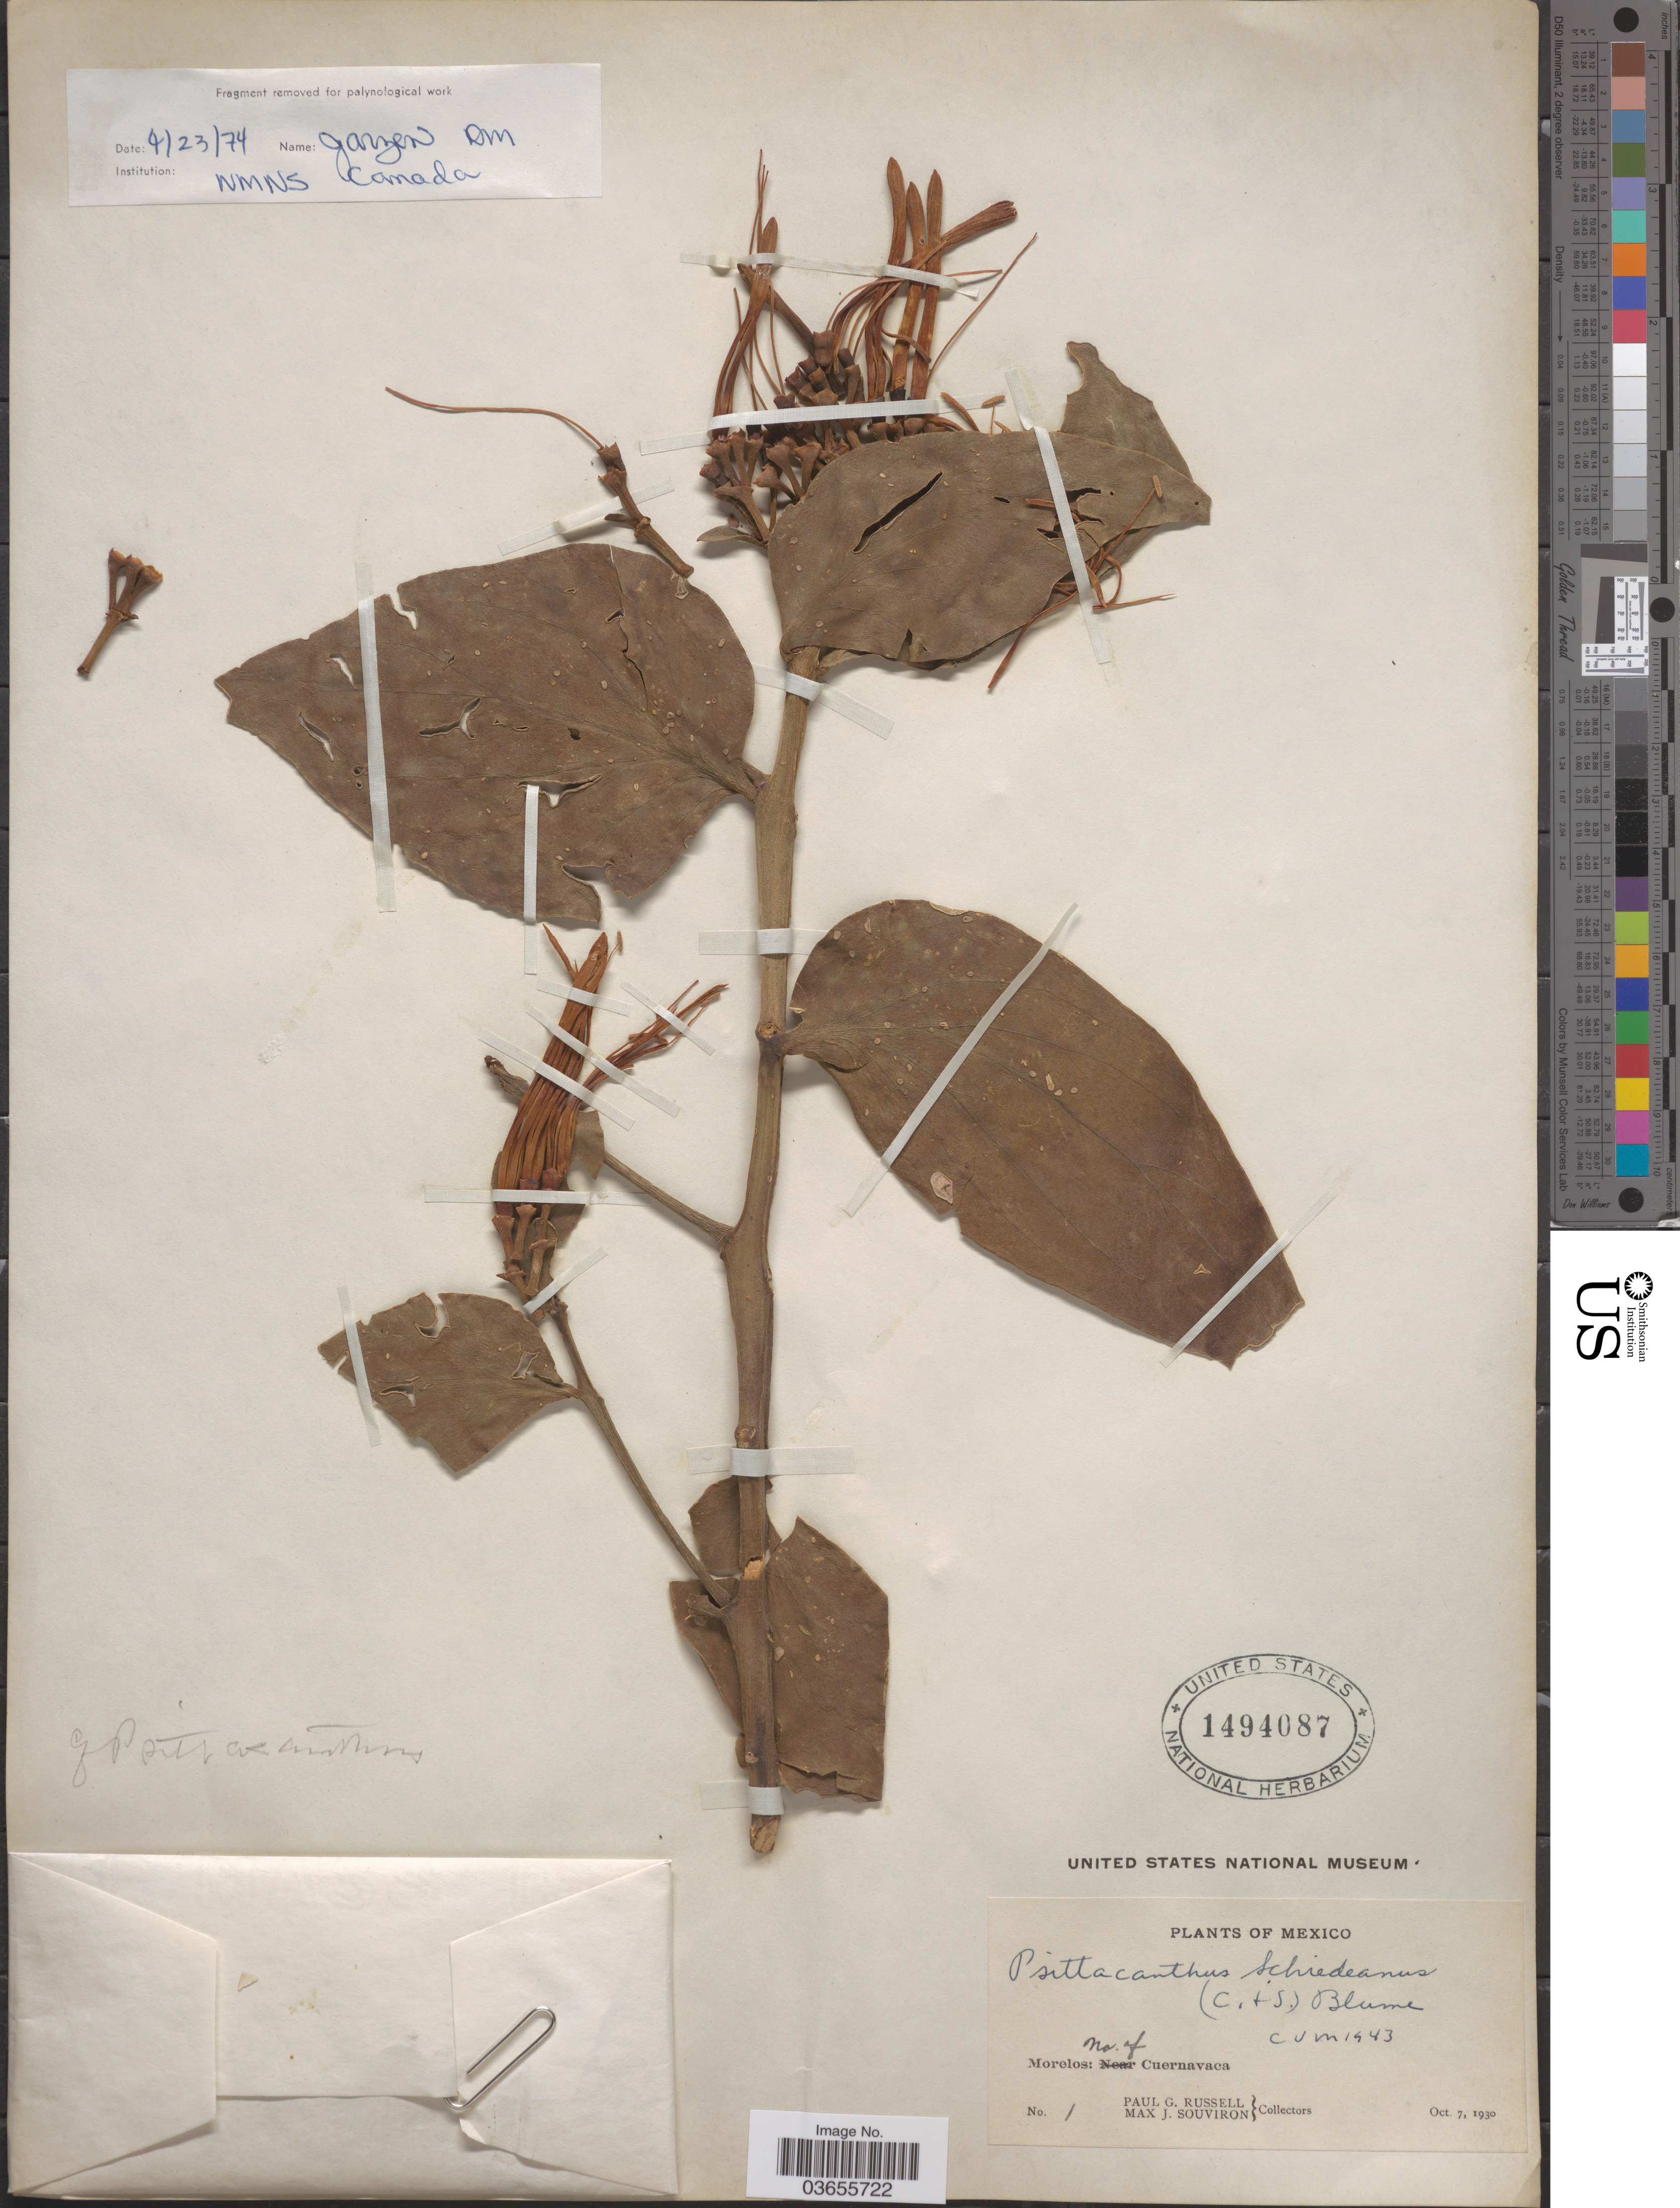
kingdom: Plantae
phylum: Tracheophyta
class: Magnoliopsida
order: Santalales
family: Loranthaceae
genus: Psittacanthus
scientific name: Psittacanthus schiedeanus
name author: (Schltdl. & Cham.) Blume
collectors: P. G. Russell & M. J. Souviron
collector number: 1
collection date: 1930-10-07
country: Mexico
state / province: Morelos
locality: No. of Cuernavaca.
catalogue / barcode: US 1494087